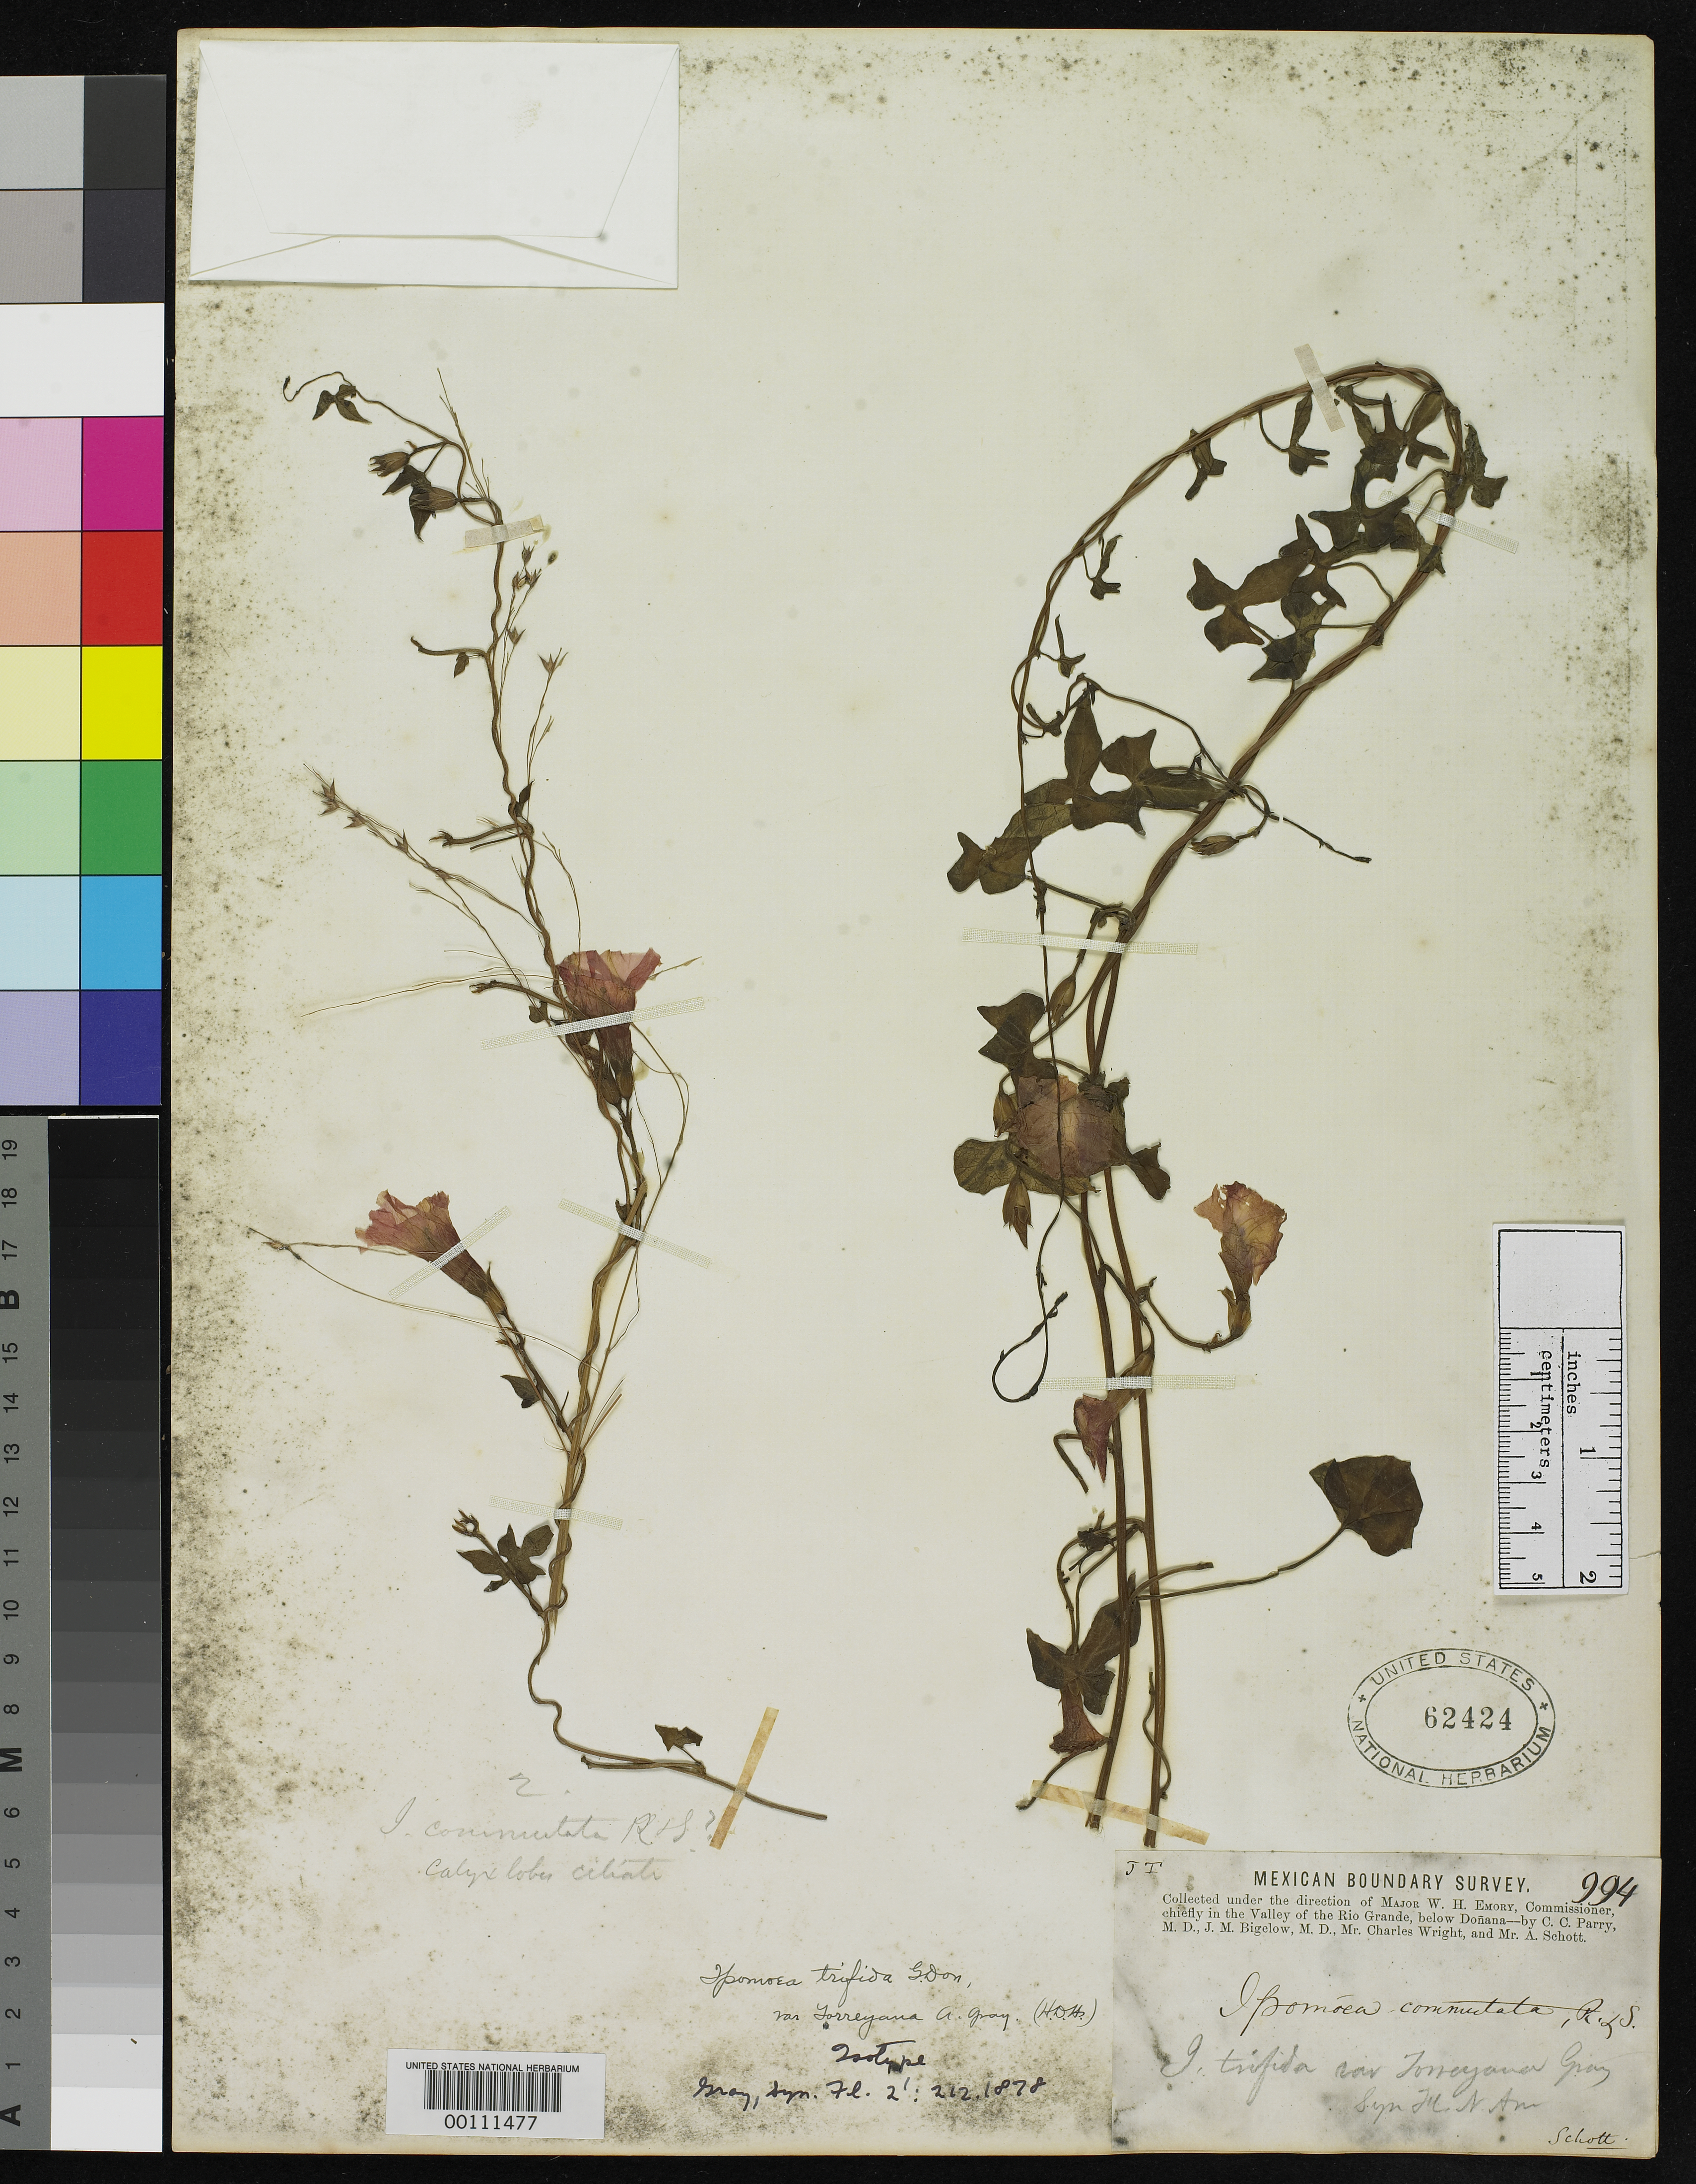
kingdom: Plantae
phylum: Tracheophyta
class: Magnoliopsida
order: Solanales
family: Convolvulaceae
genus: Ipomoea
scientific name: Ipomoea trifida var. torreyana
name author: A. Gray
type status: Isotype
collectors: C. Wright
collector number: Mex. Bound. Surv. 994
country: United States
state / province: Texas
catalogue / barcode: US 62424